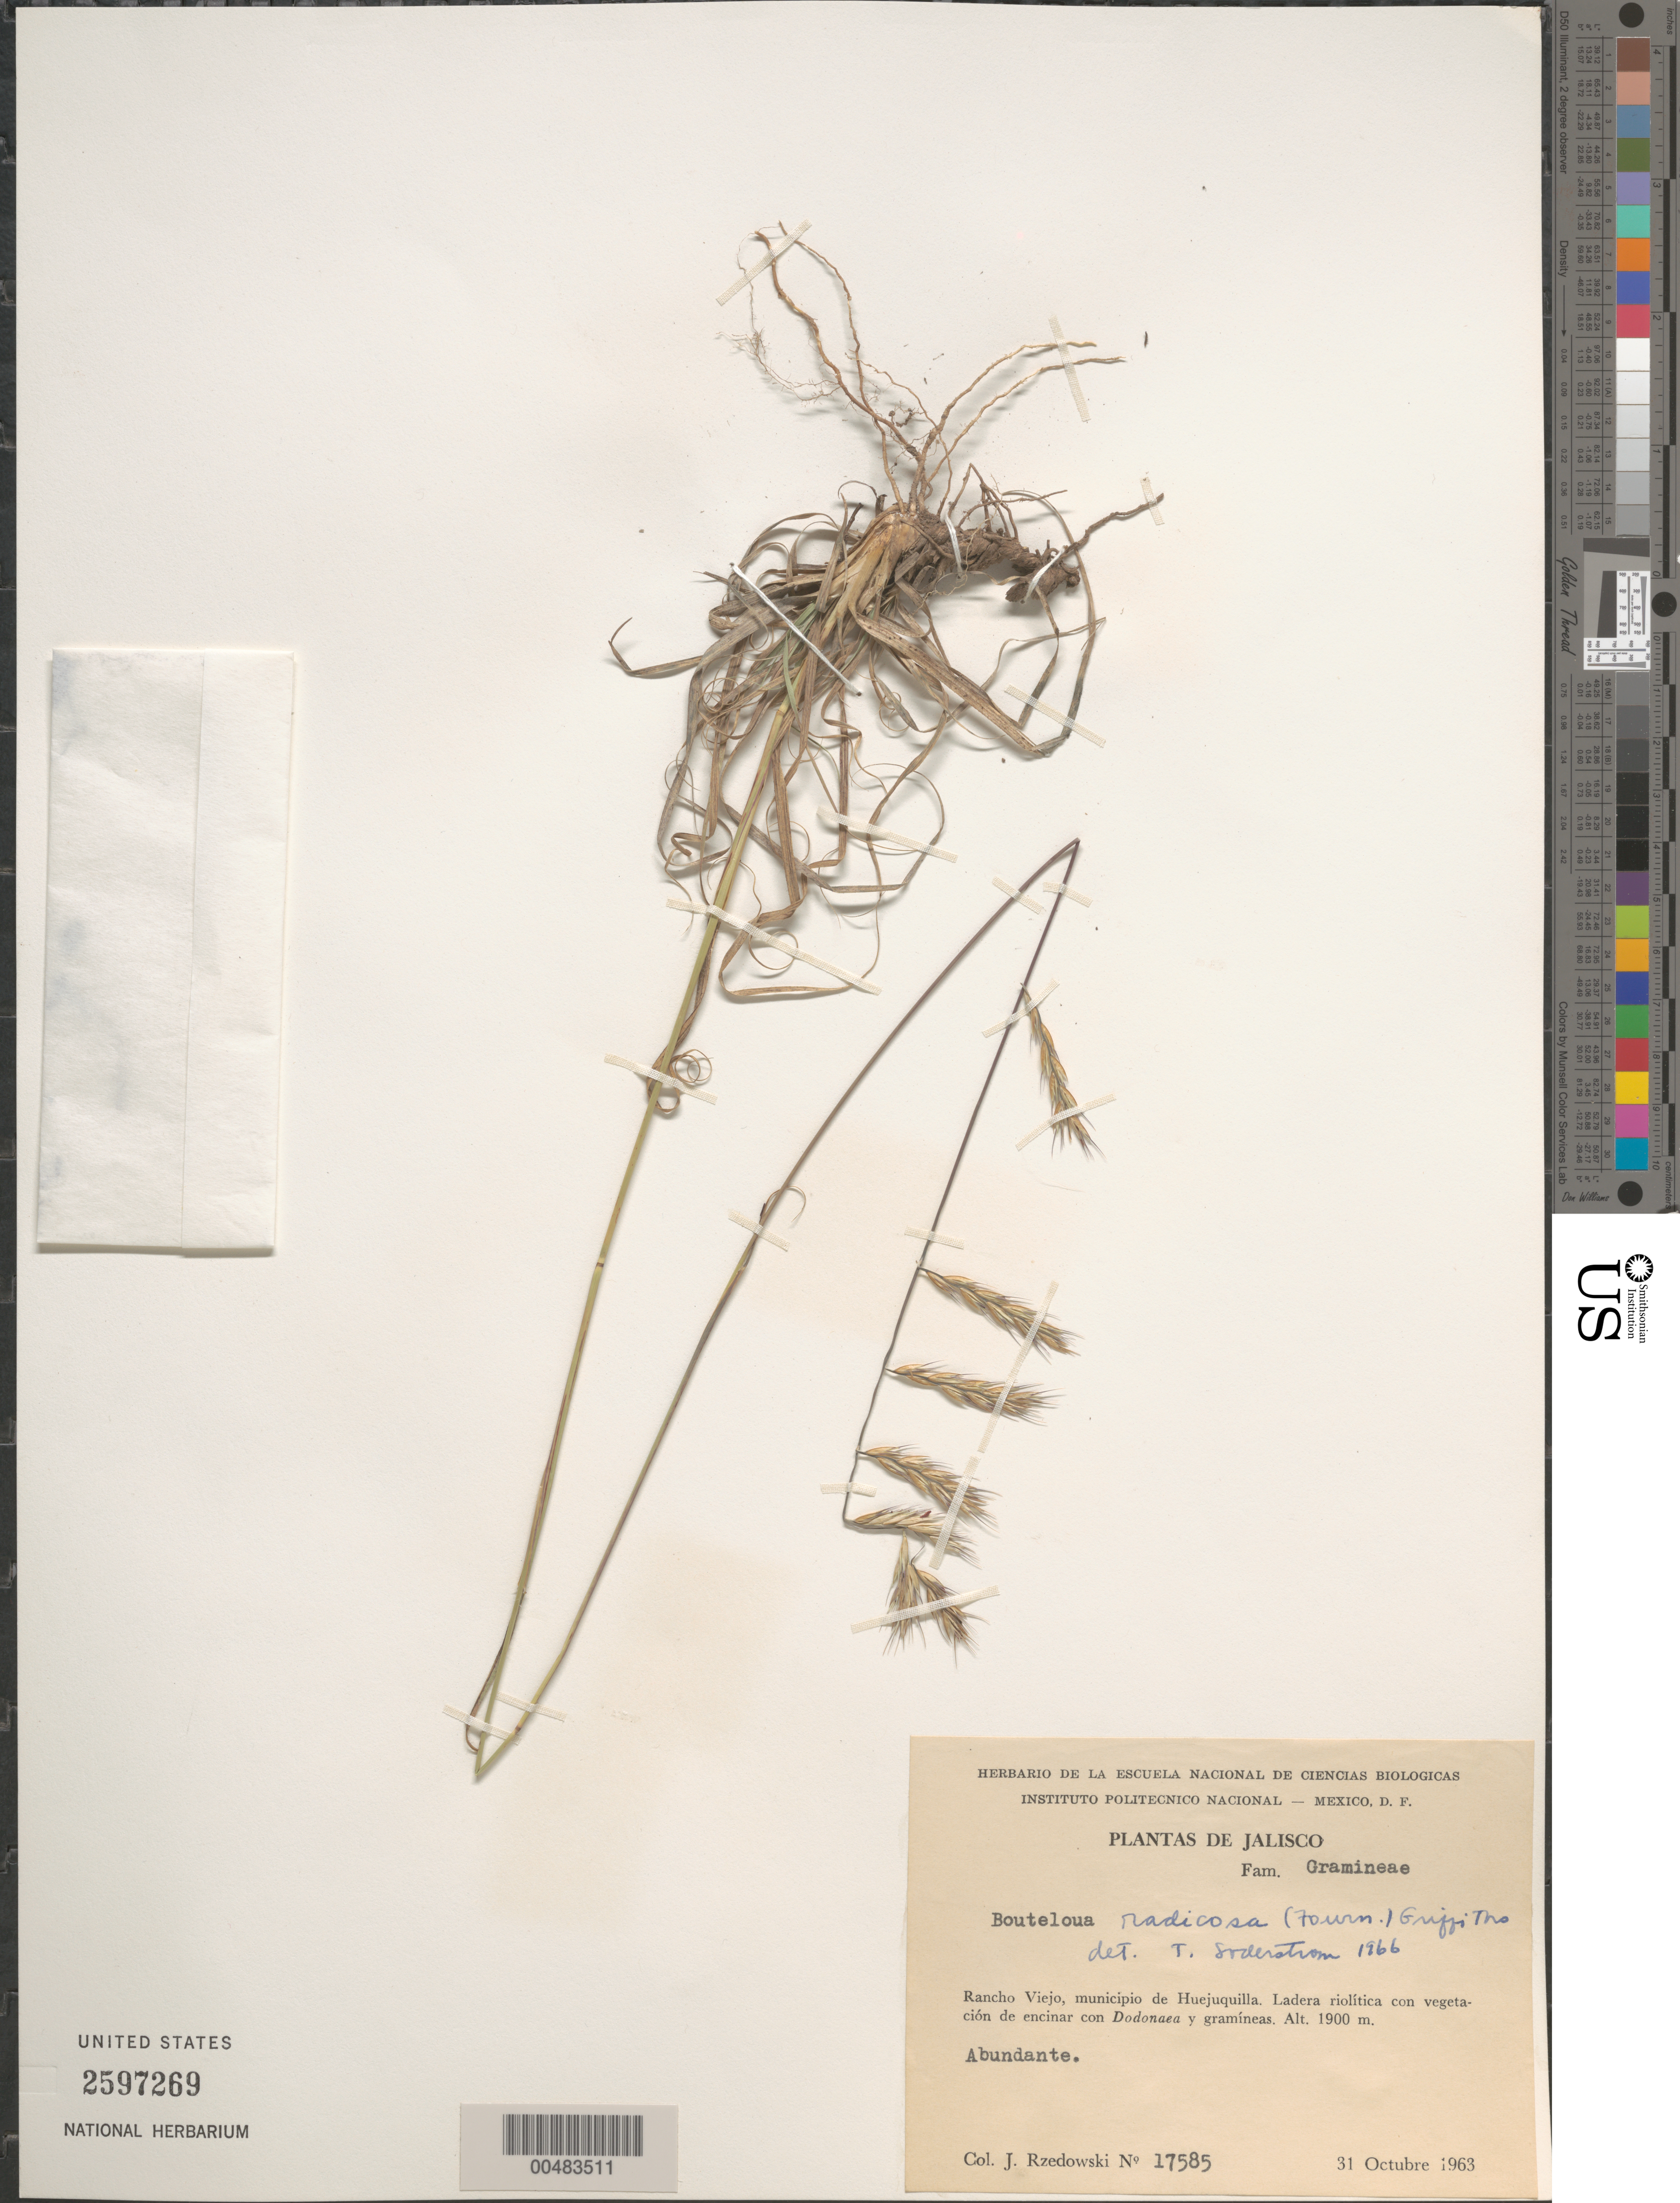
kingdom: Plantae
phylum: Tracheophyta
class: Liliopsida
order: Poales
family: Poaceae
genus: Bouteloua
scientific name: Bouteloua radicosa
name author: (E. Fourn.) Griffiths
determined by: Soderstrom, T. R.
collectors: J. Rzedowski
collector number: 17585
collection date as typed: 31 Oct 1963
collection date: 1963-10-31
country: Mexico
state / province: Jalisco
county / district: Huejuquilla el Alto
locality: Rancho Viejo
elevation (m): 1900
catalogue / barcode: US 2597269